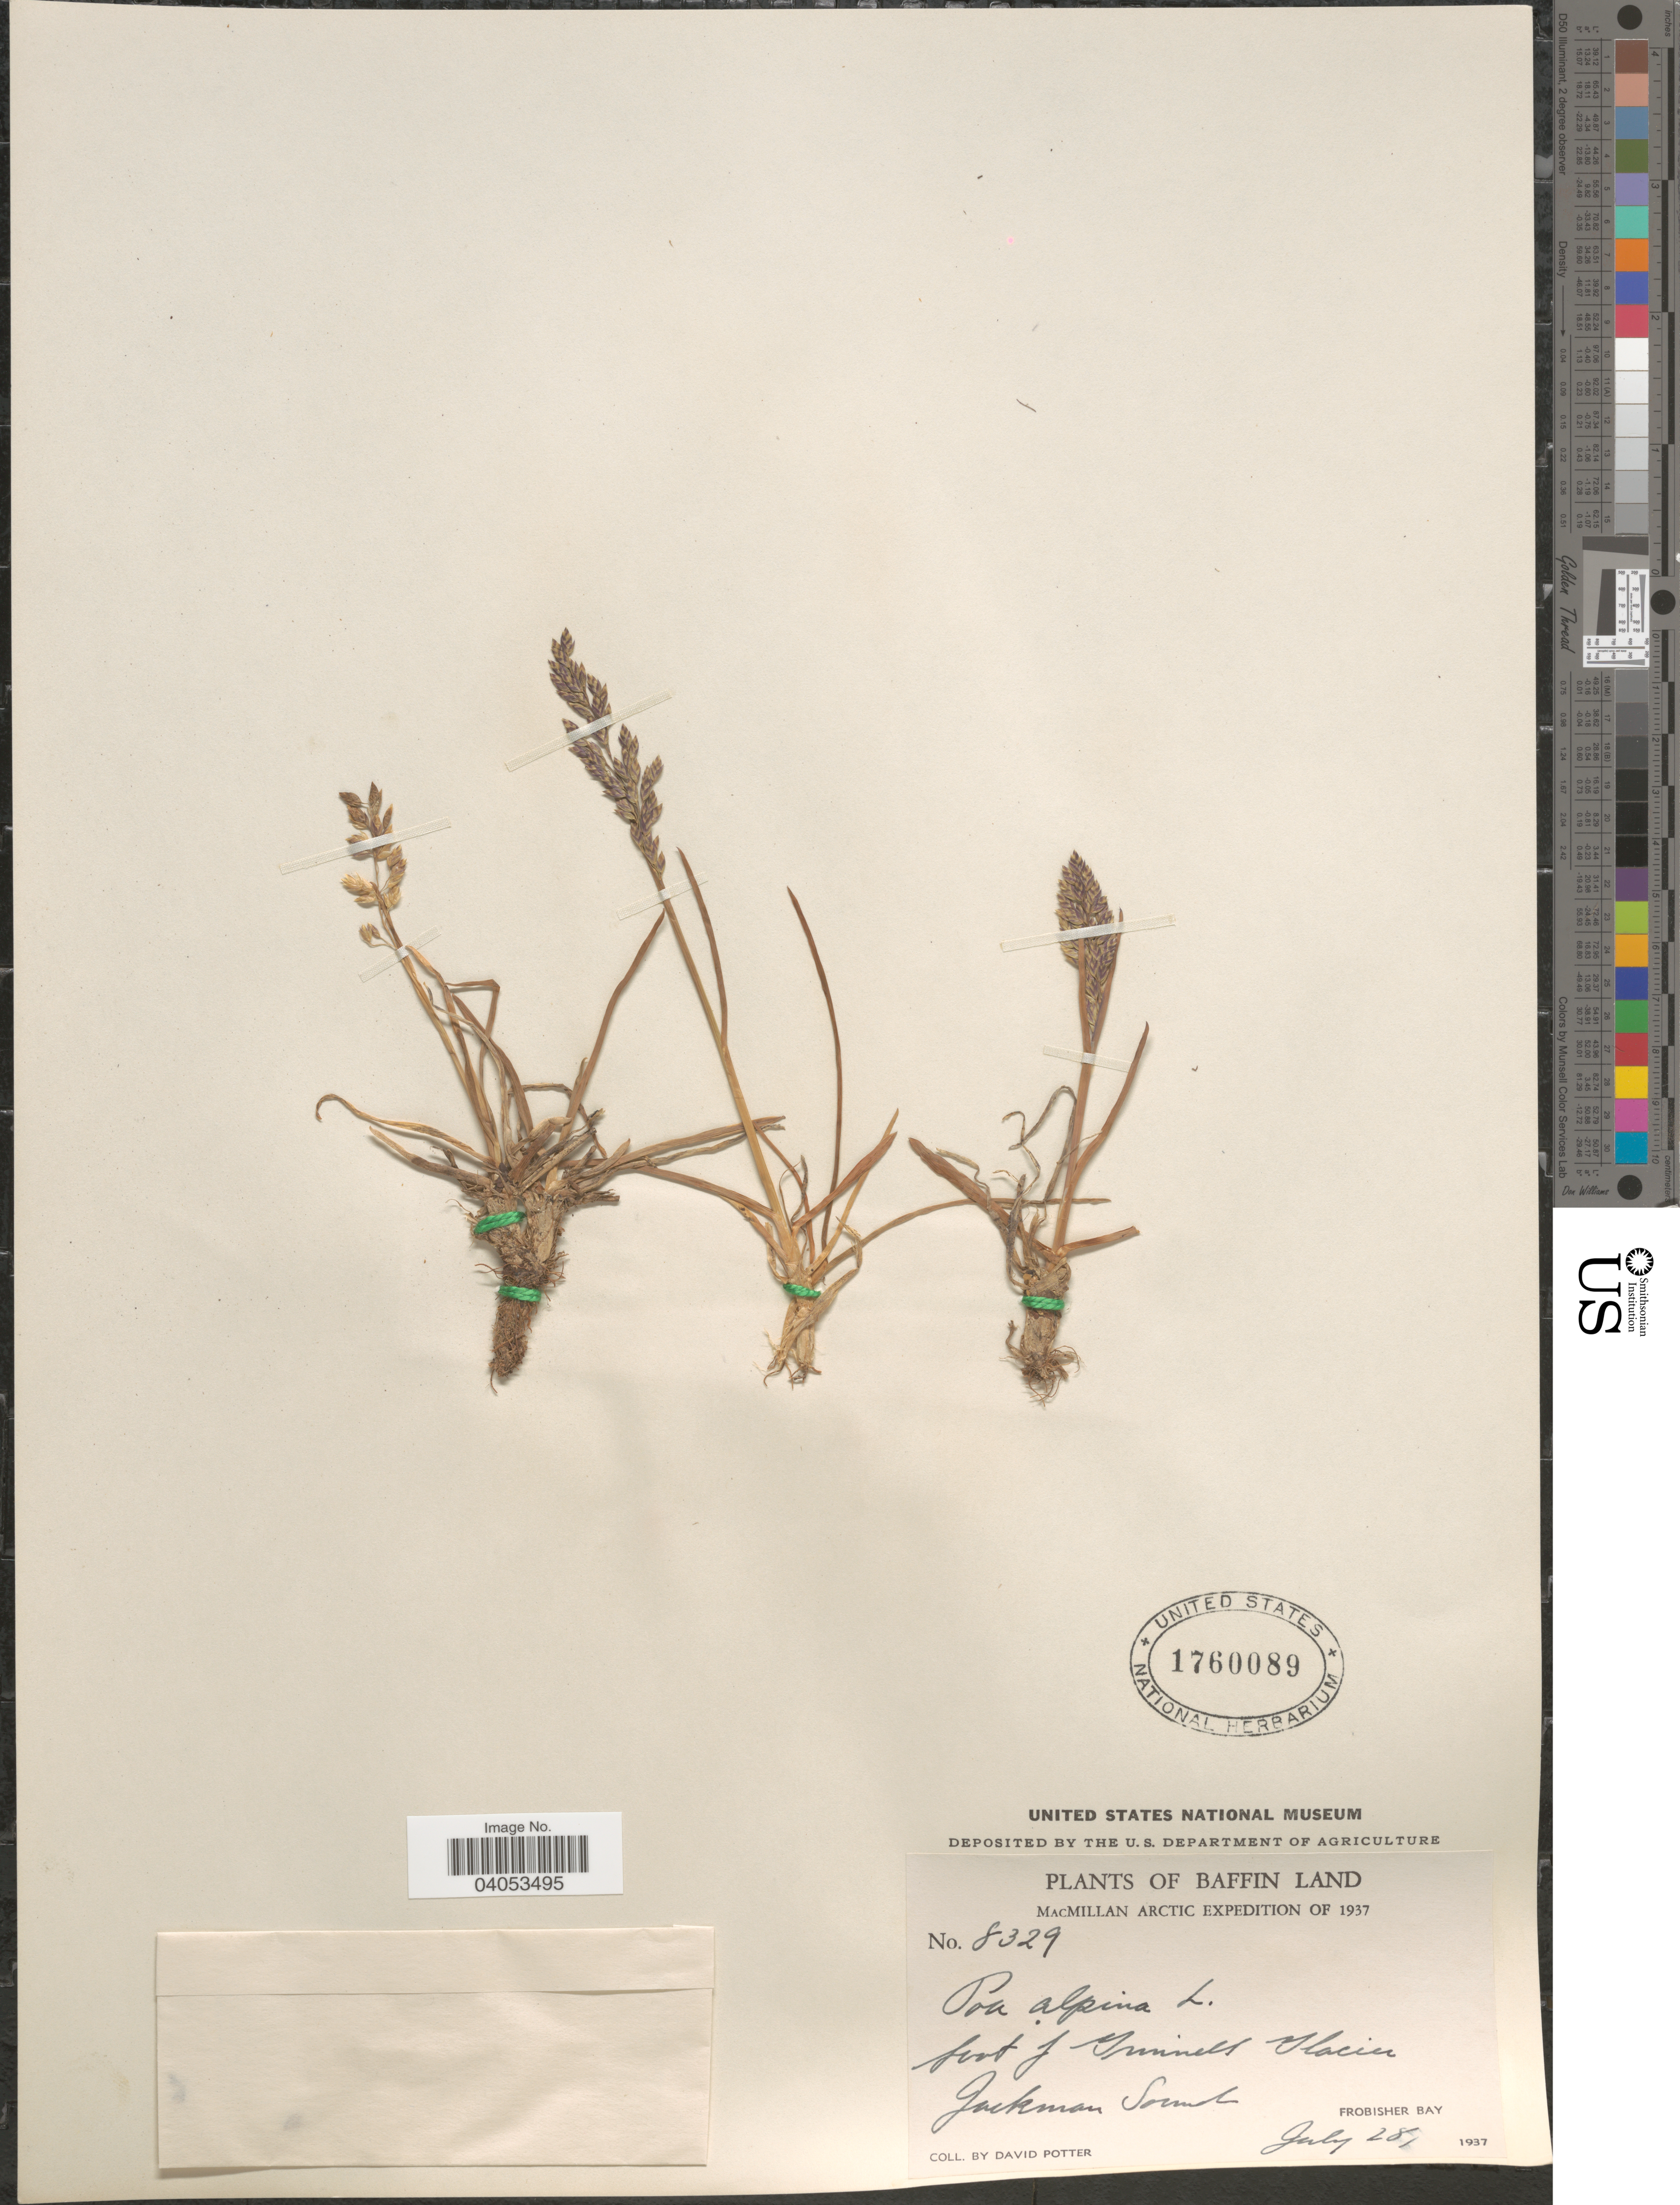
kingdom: Plantae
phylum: Tracheophyta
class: Liliopsida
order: Poales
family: Poaceae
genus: Poa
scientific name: Poa alpina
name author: L.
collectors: D. Potter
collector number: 8329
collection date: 1937-07-28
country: Canada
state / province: Nunavut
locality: Baffin Land. Foot of Grinnell Glacier. Jackman Sound. Frobisher Bay.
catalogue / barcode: US 1760089